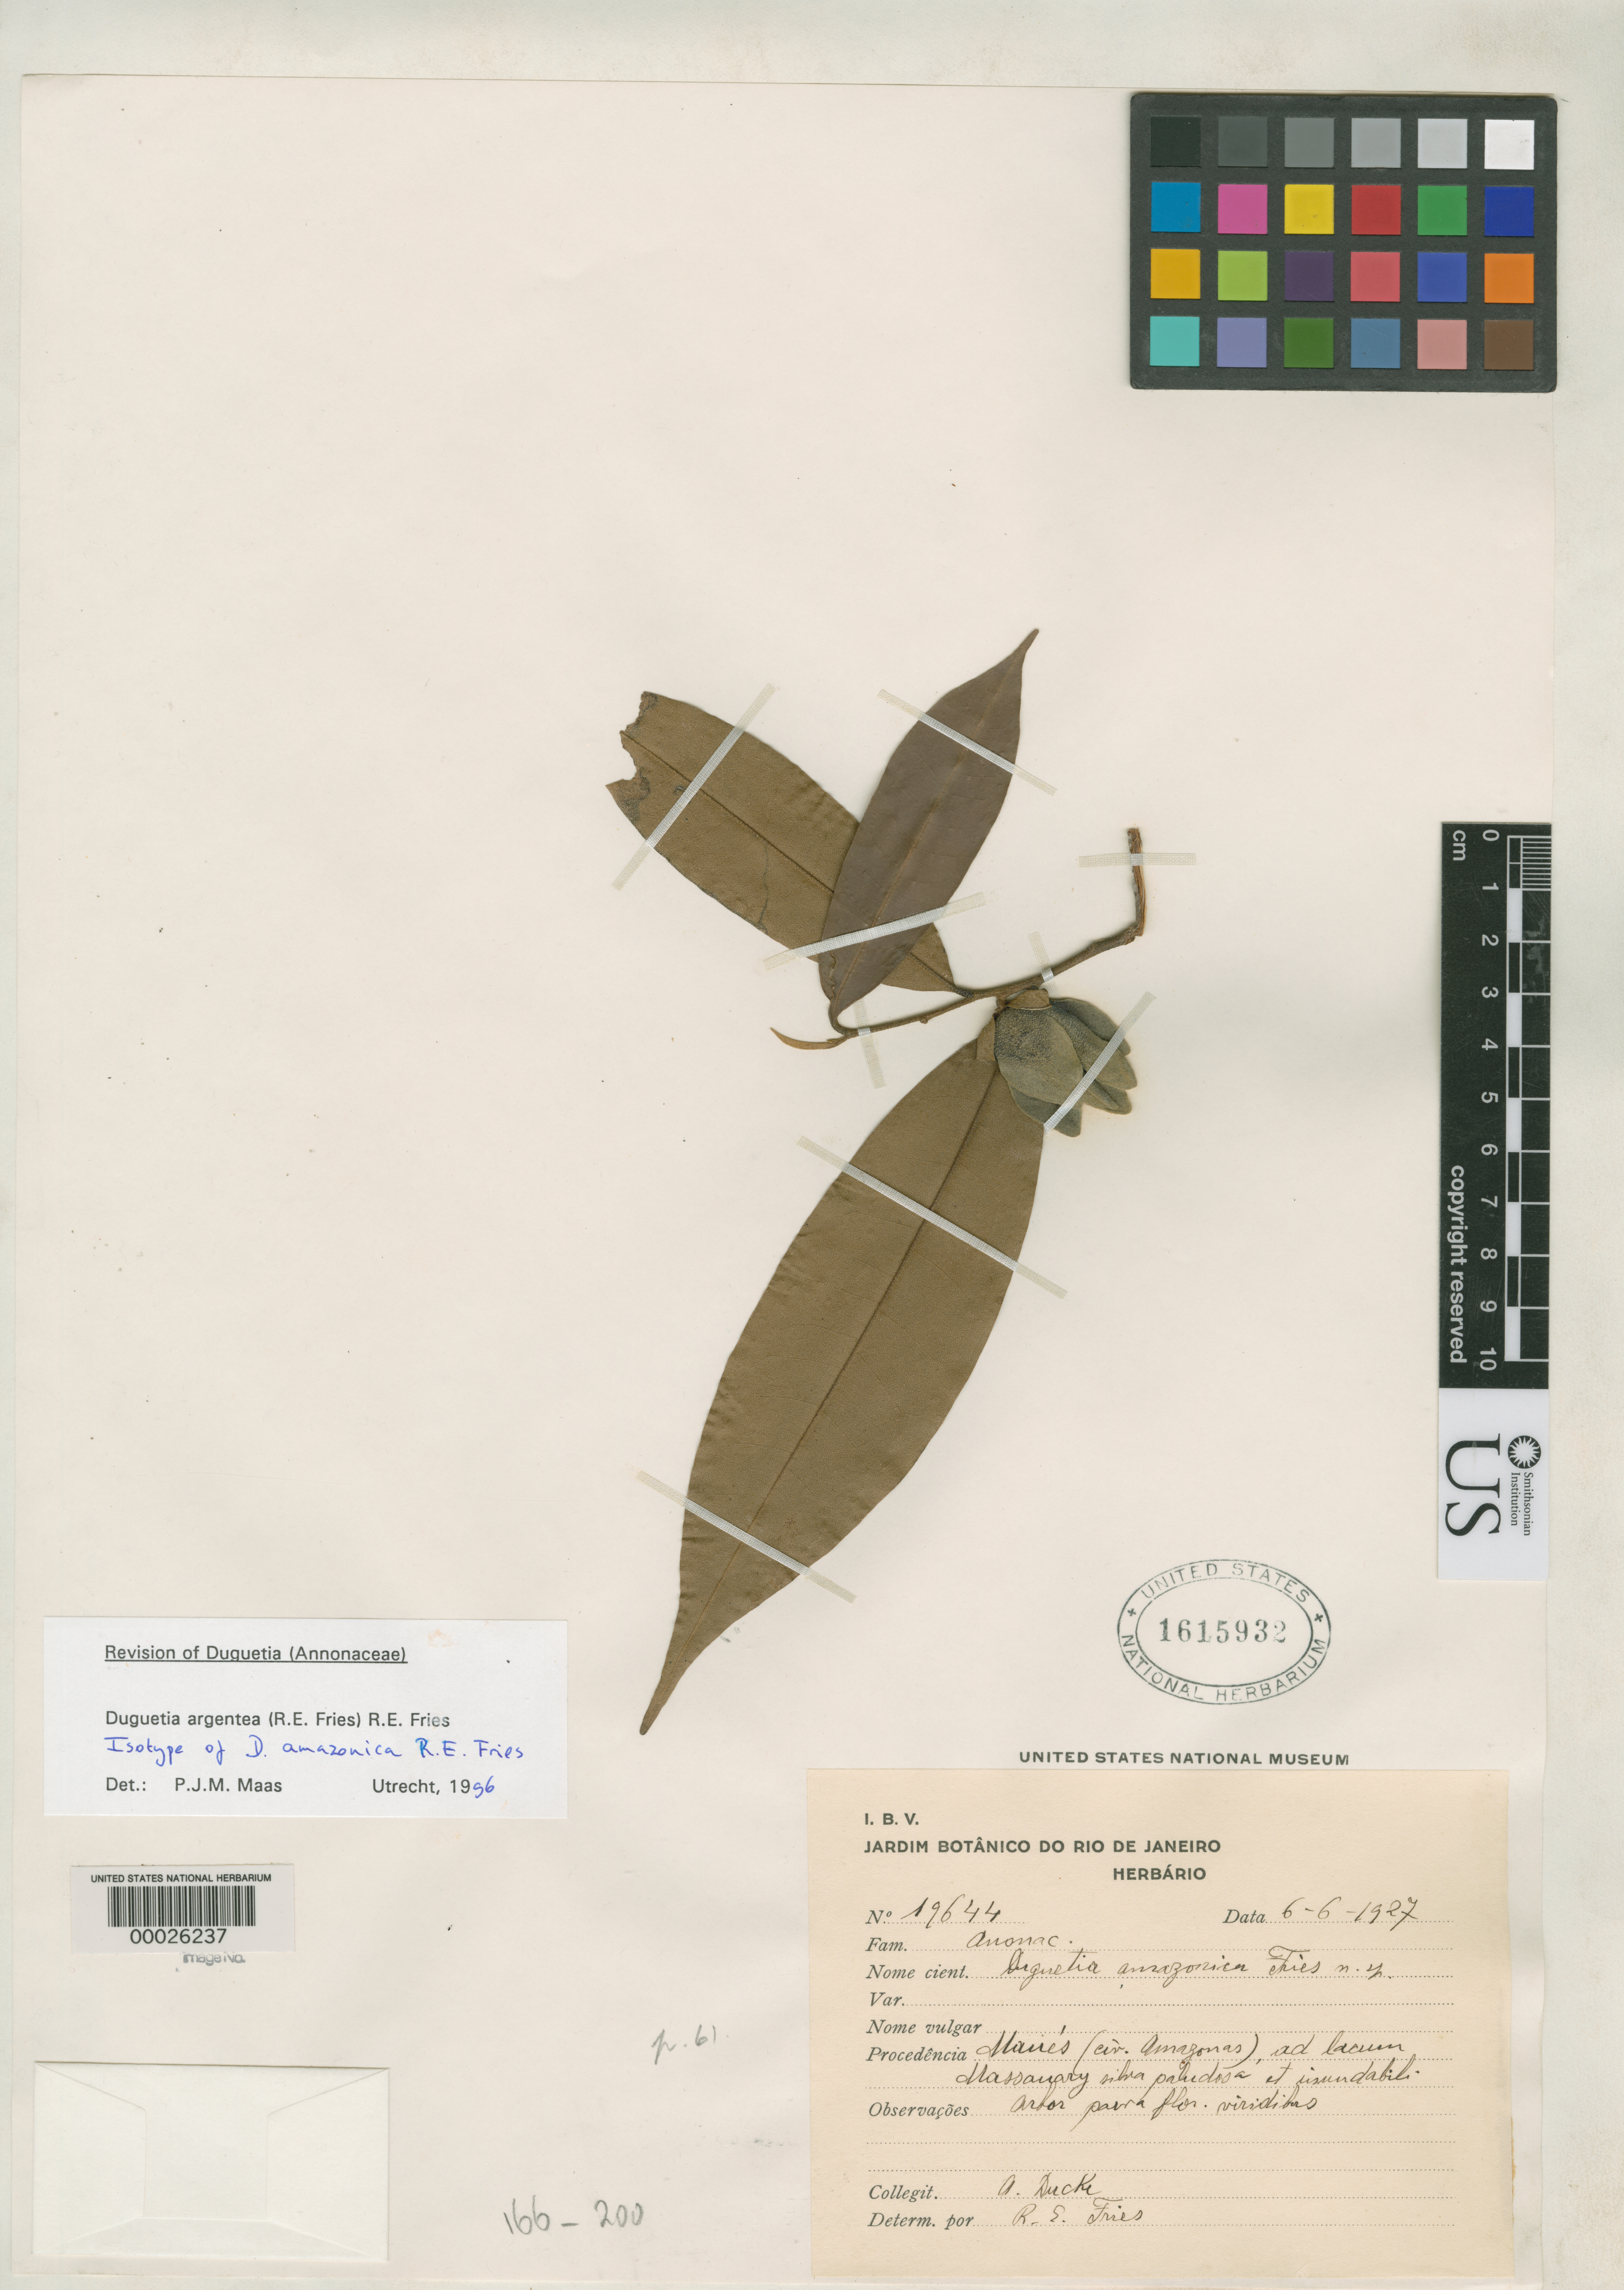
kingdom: Plantae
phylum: Tracheophyta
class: Magnoliopsida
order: Magnoliales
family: Annonaceae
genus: Duguetia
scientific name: Duguetia amazonica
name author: R.E. Fr.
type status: Isotype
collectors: A. Ducke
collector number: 19644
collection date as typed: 06 Jun 1927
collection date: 1927-06-06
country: Brazil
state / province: Amazonas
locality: Manis, as Lacum massauary silva Paludosa Etunnudabil.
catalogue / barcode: US 1615932